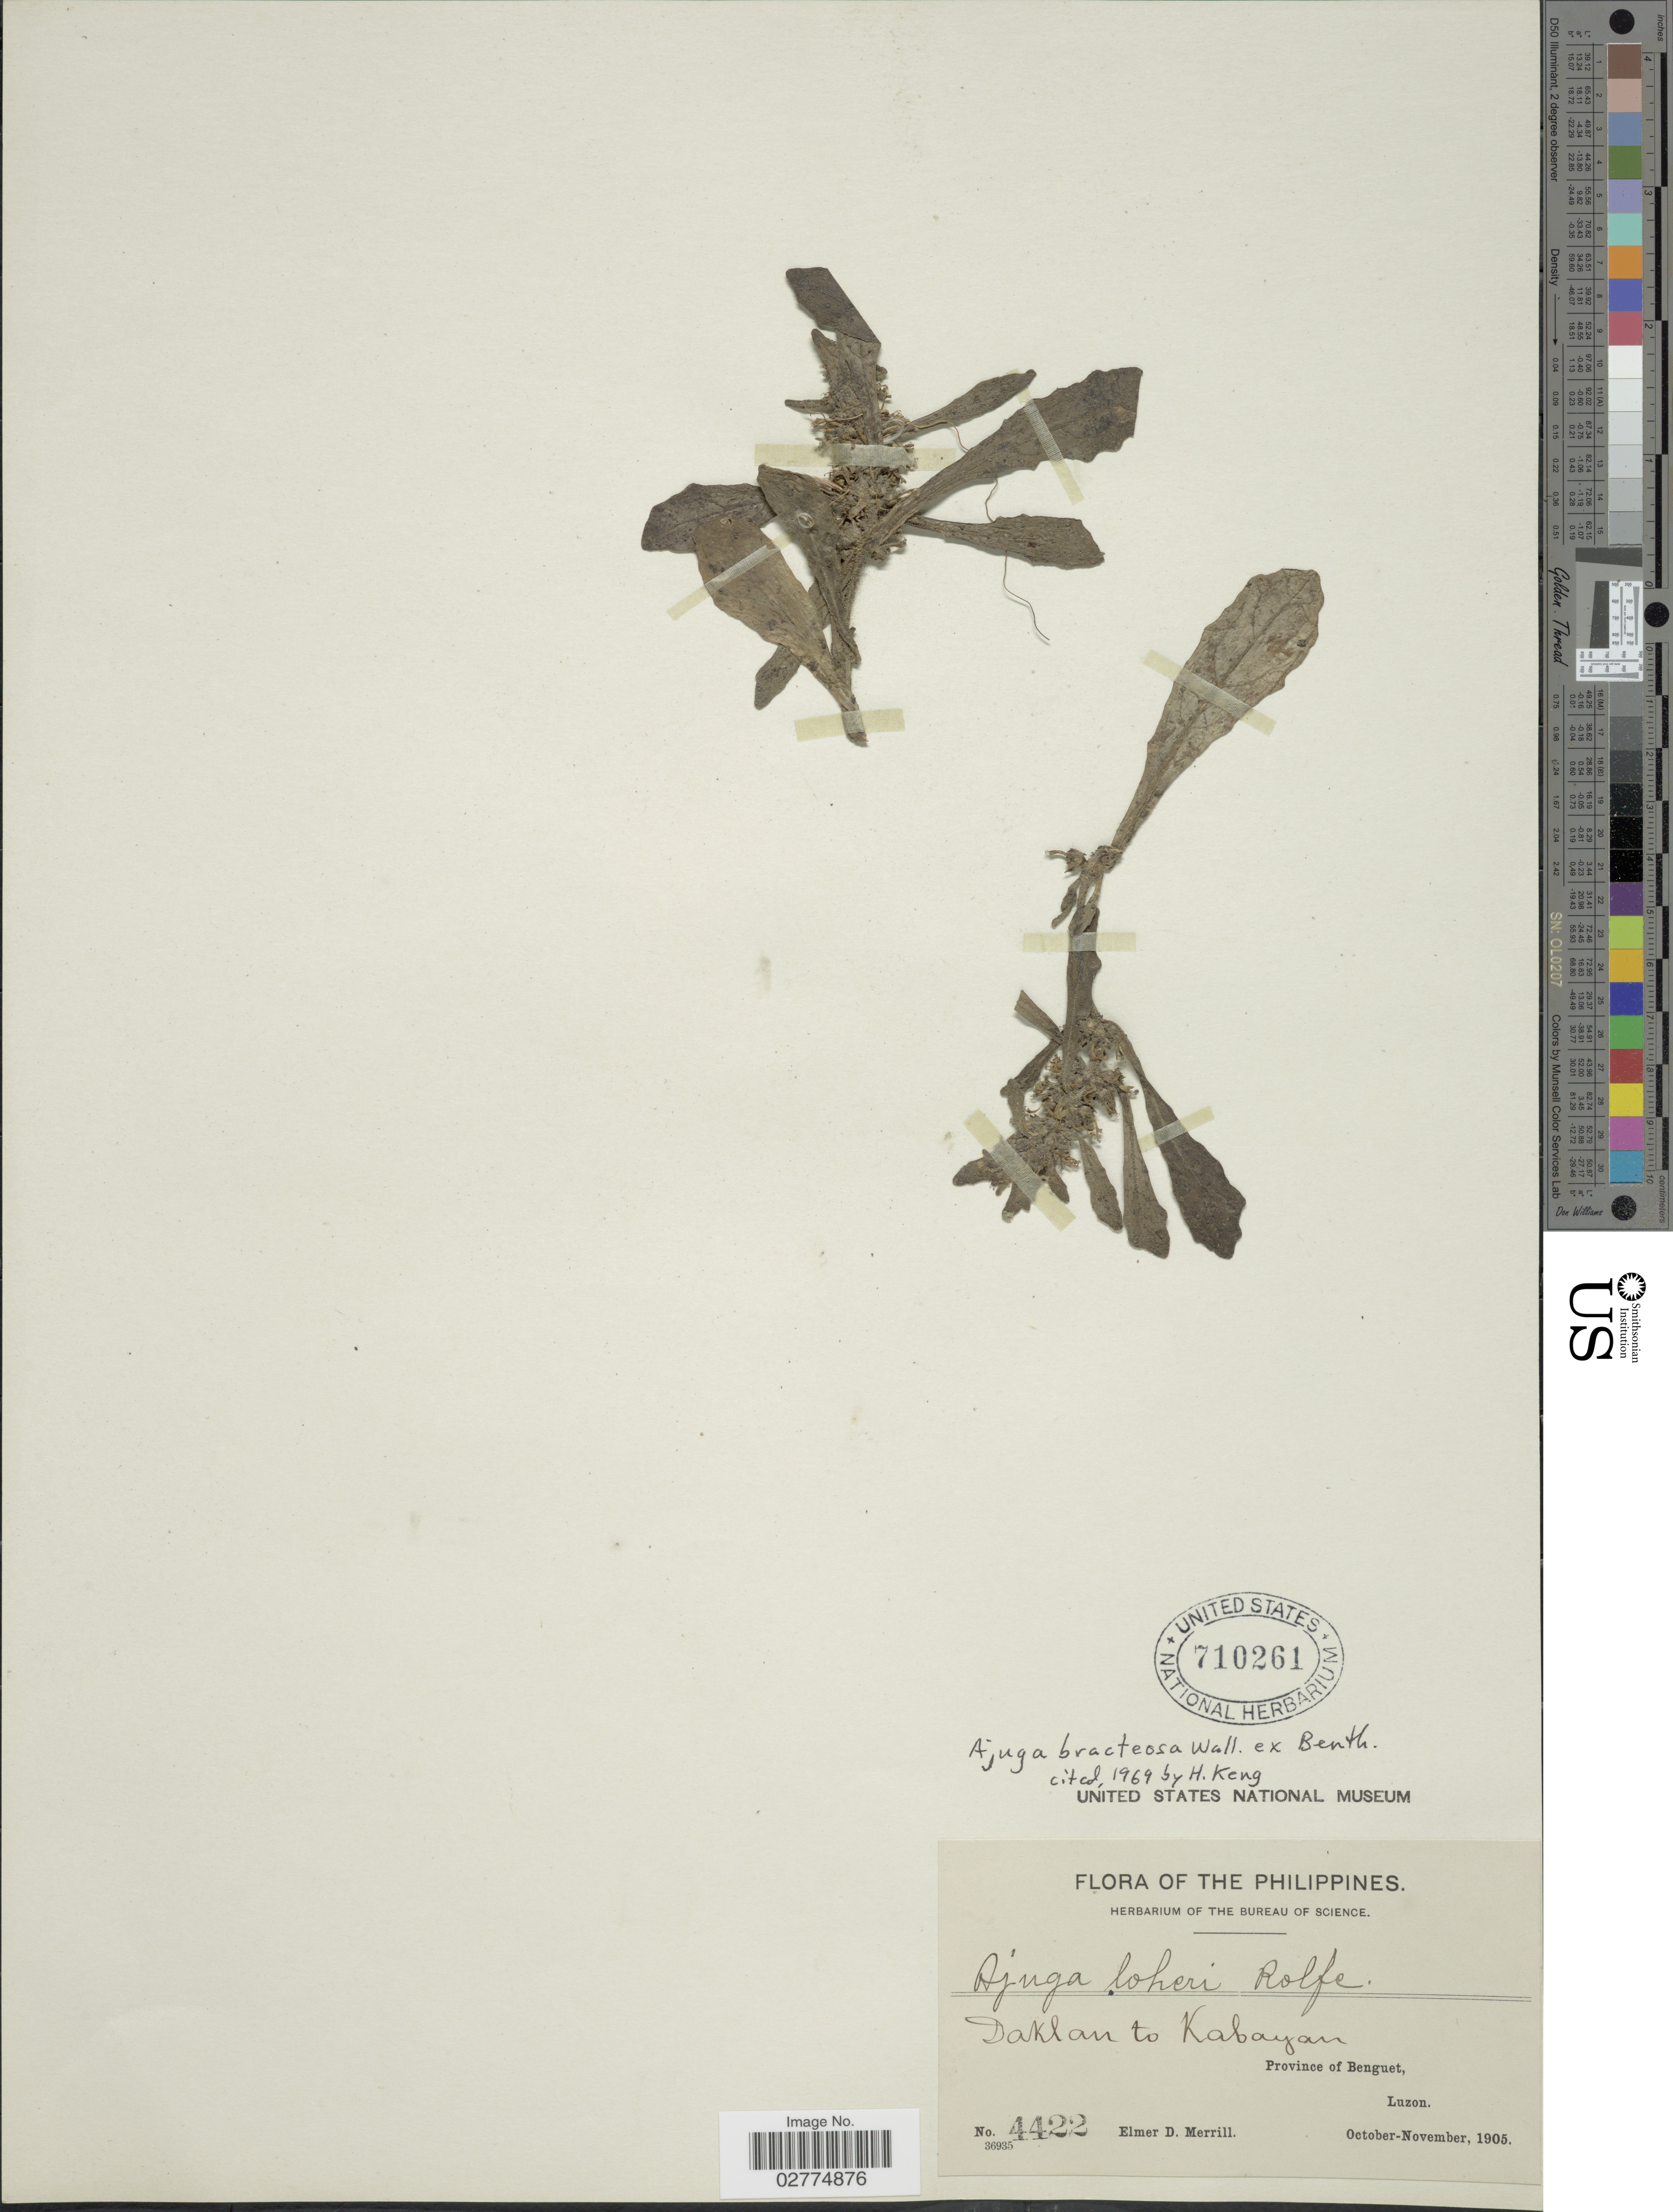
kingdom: Plantae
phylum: Tracheophyta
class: Magnoliopsida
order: Lamiales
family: Lamiaceae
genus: Ajuga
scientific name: Ajuga bracteosa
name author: Wall. ex Benth.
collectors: E. D. Merrill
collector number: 4422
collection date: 1905-10/1905-11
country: Philippines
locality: Daklan to Kabayan, Province of Benguet, Luzon.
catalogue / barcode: US 710261